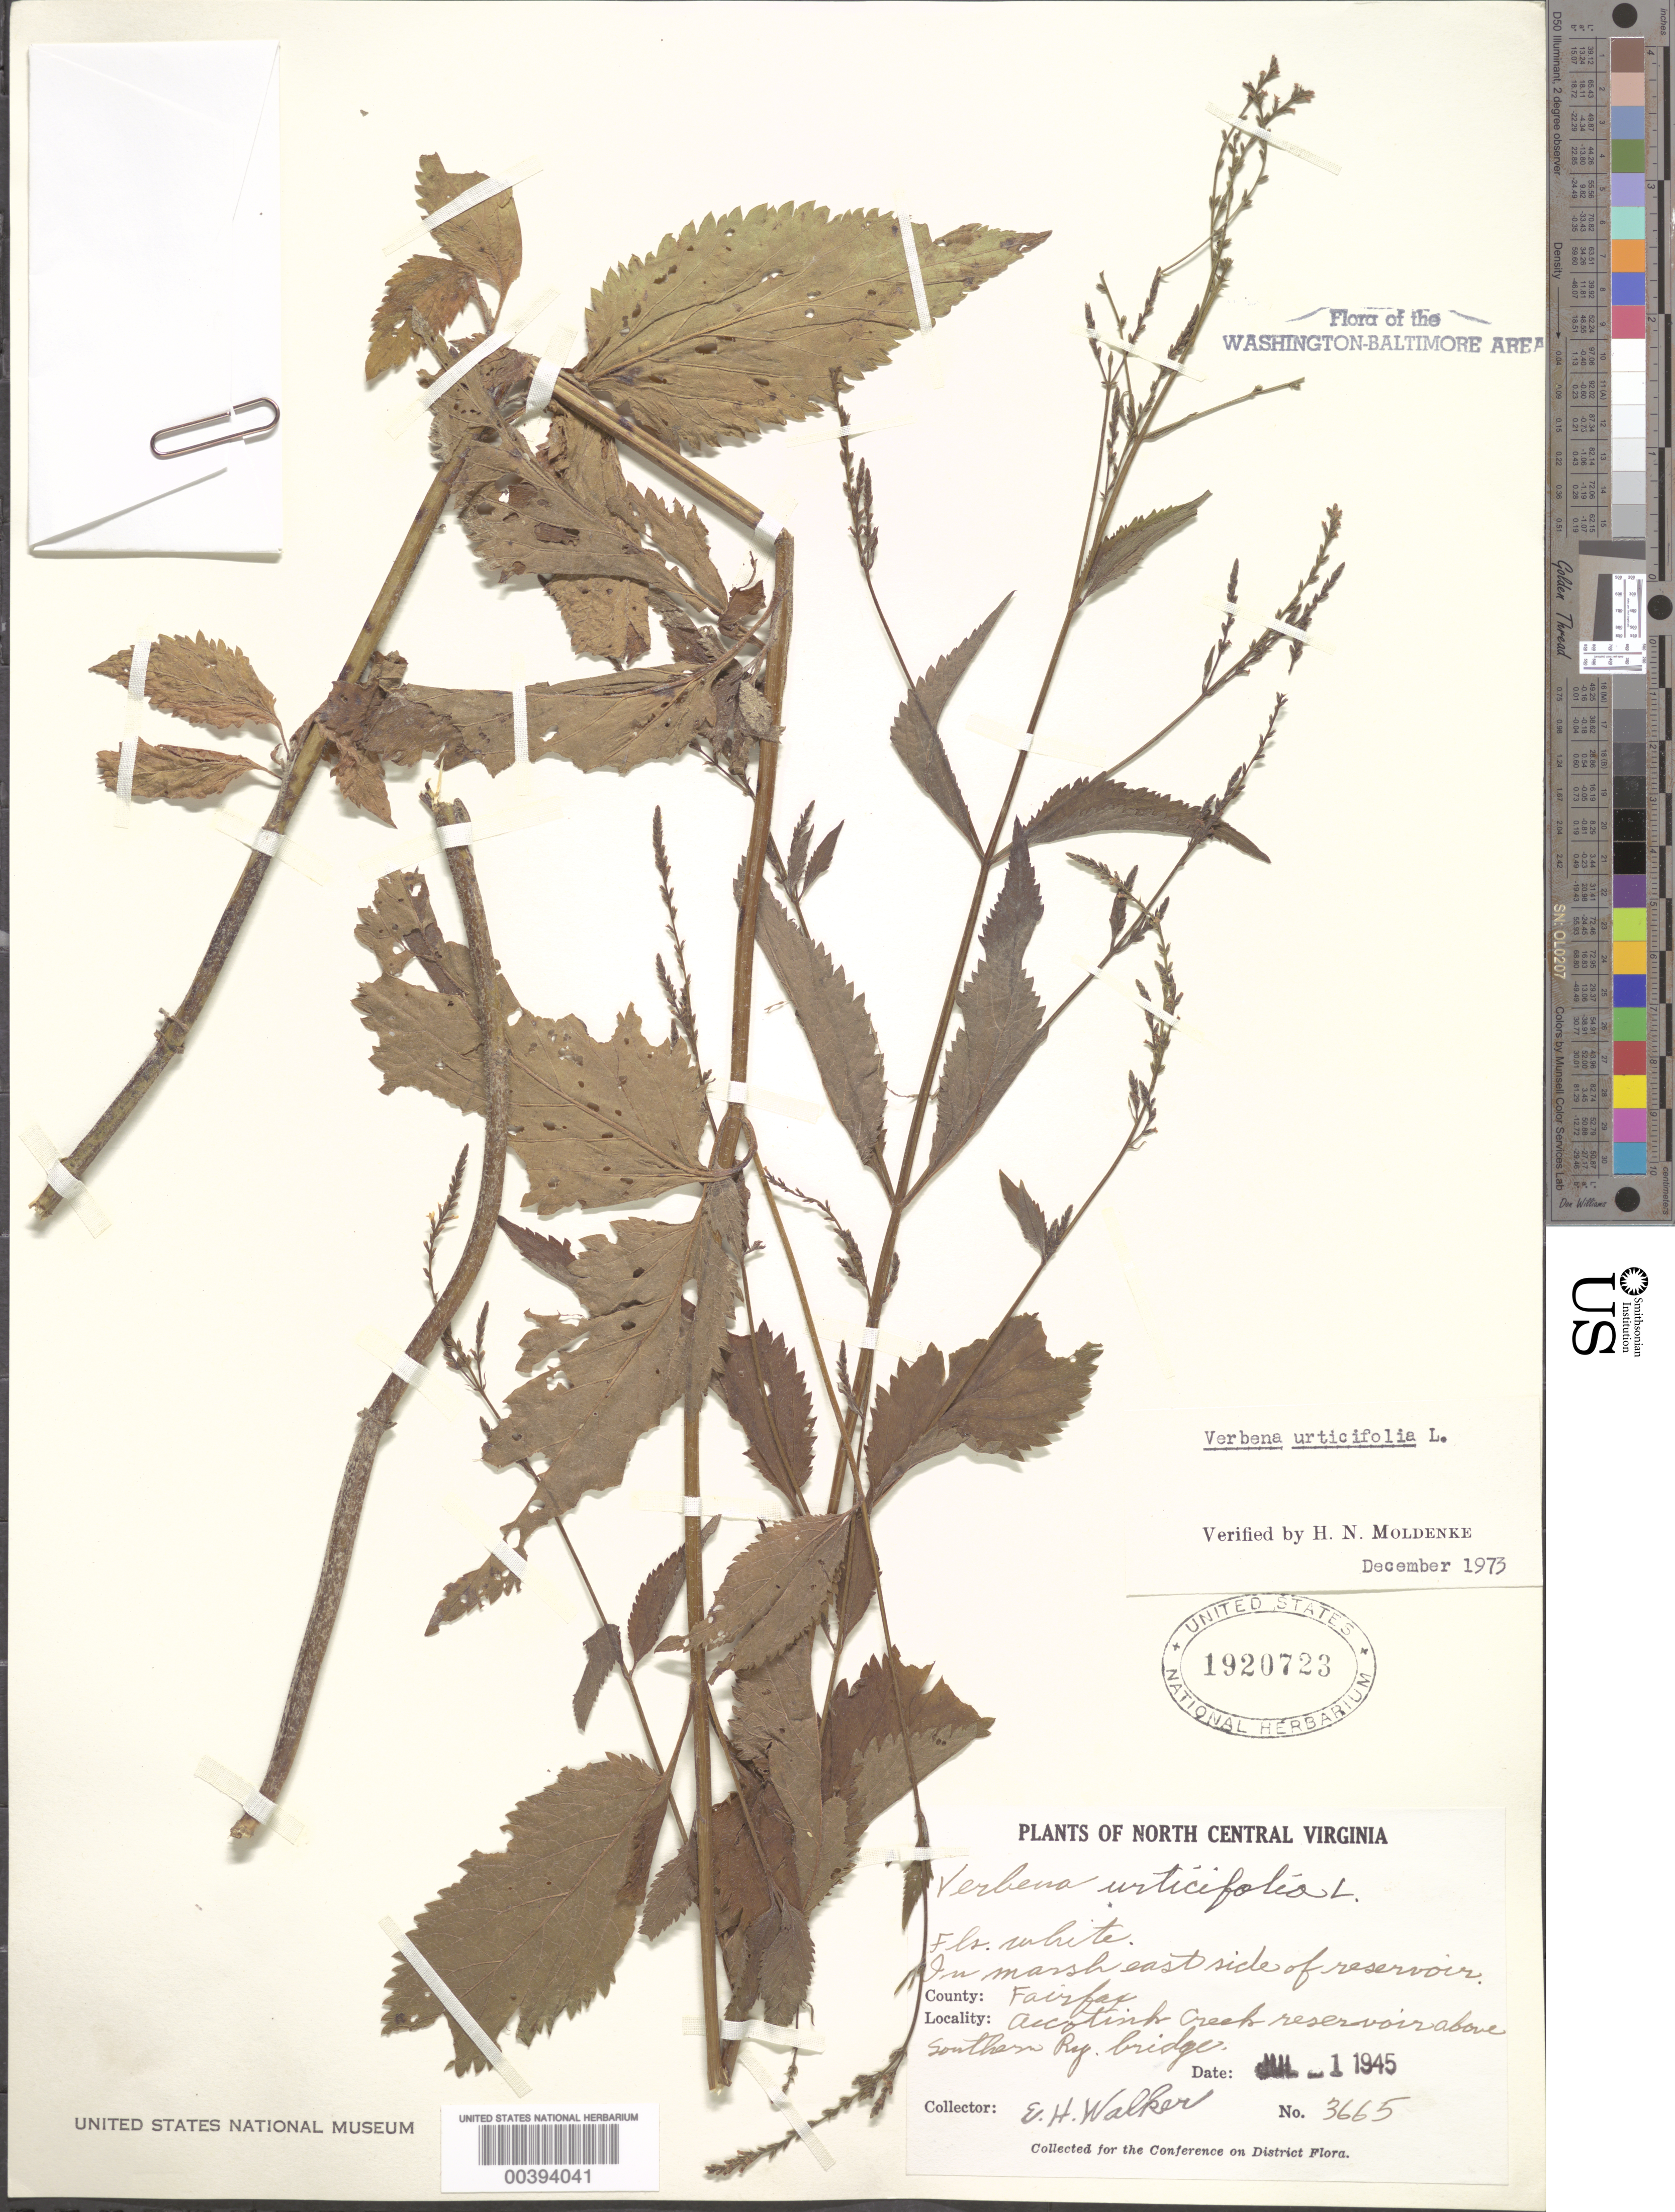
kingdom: Plantae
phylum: Tracheophyta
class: Magnoliopsida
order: Lamiales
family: Verbenaceae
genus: Verbena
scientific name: Verbena urticifolia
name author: L.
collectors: E. H. Walker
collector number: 3665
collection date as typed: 01 Jul 1945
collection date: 1945-07-01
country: United States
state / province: Virginia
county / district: Fairfax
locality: Accotink Creek above Southern Railroad Bridge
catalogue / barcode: US 1920723